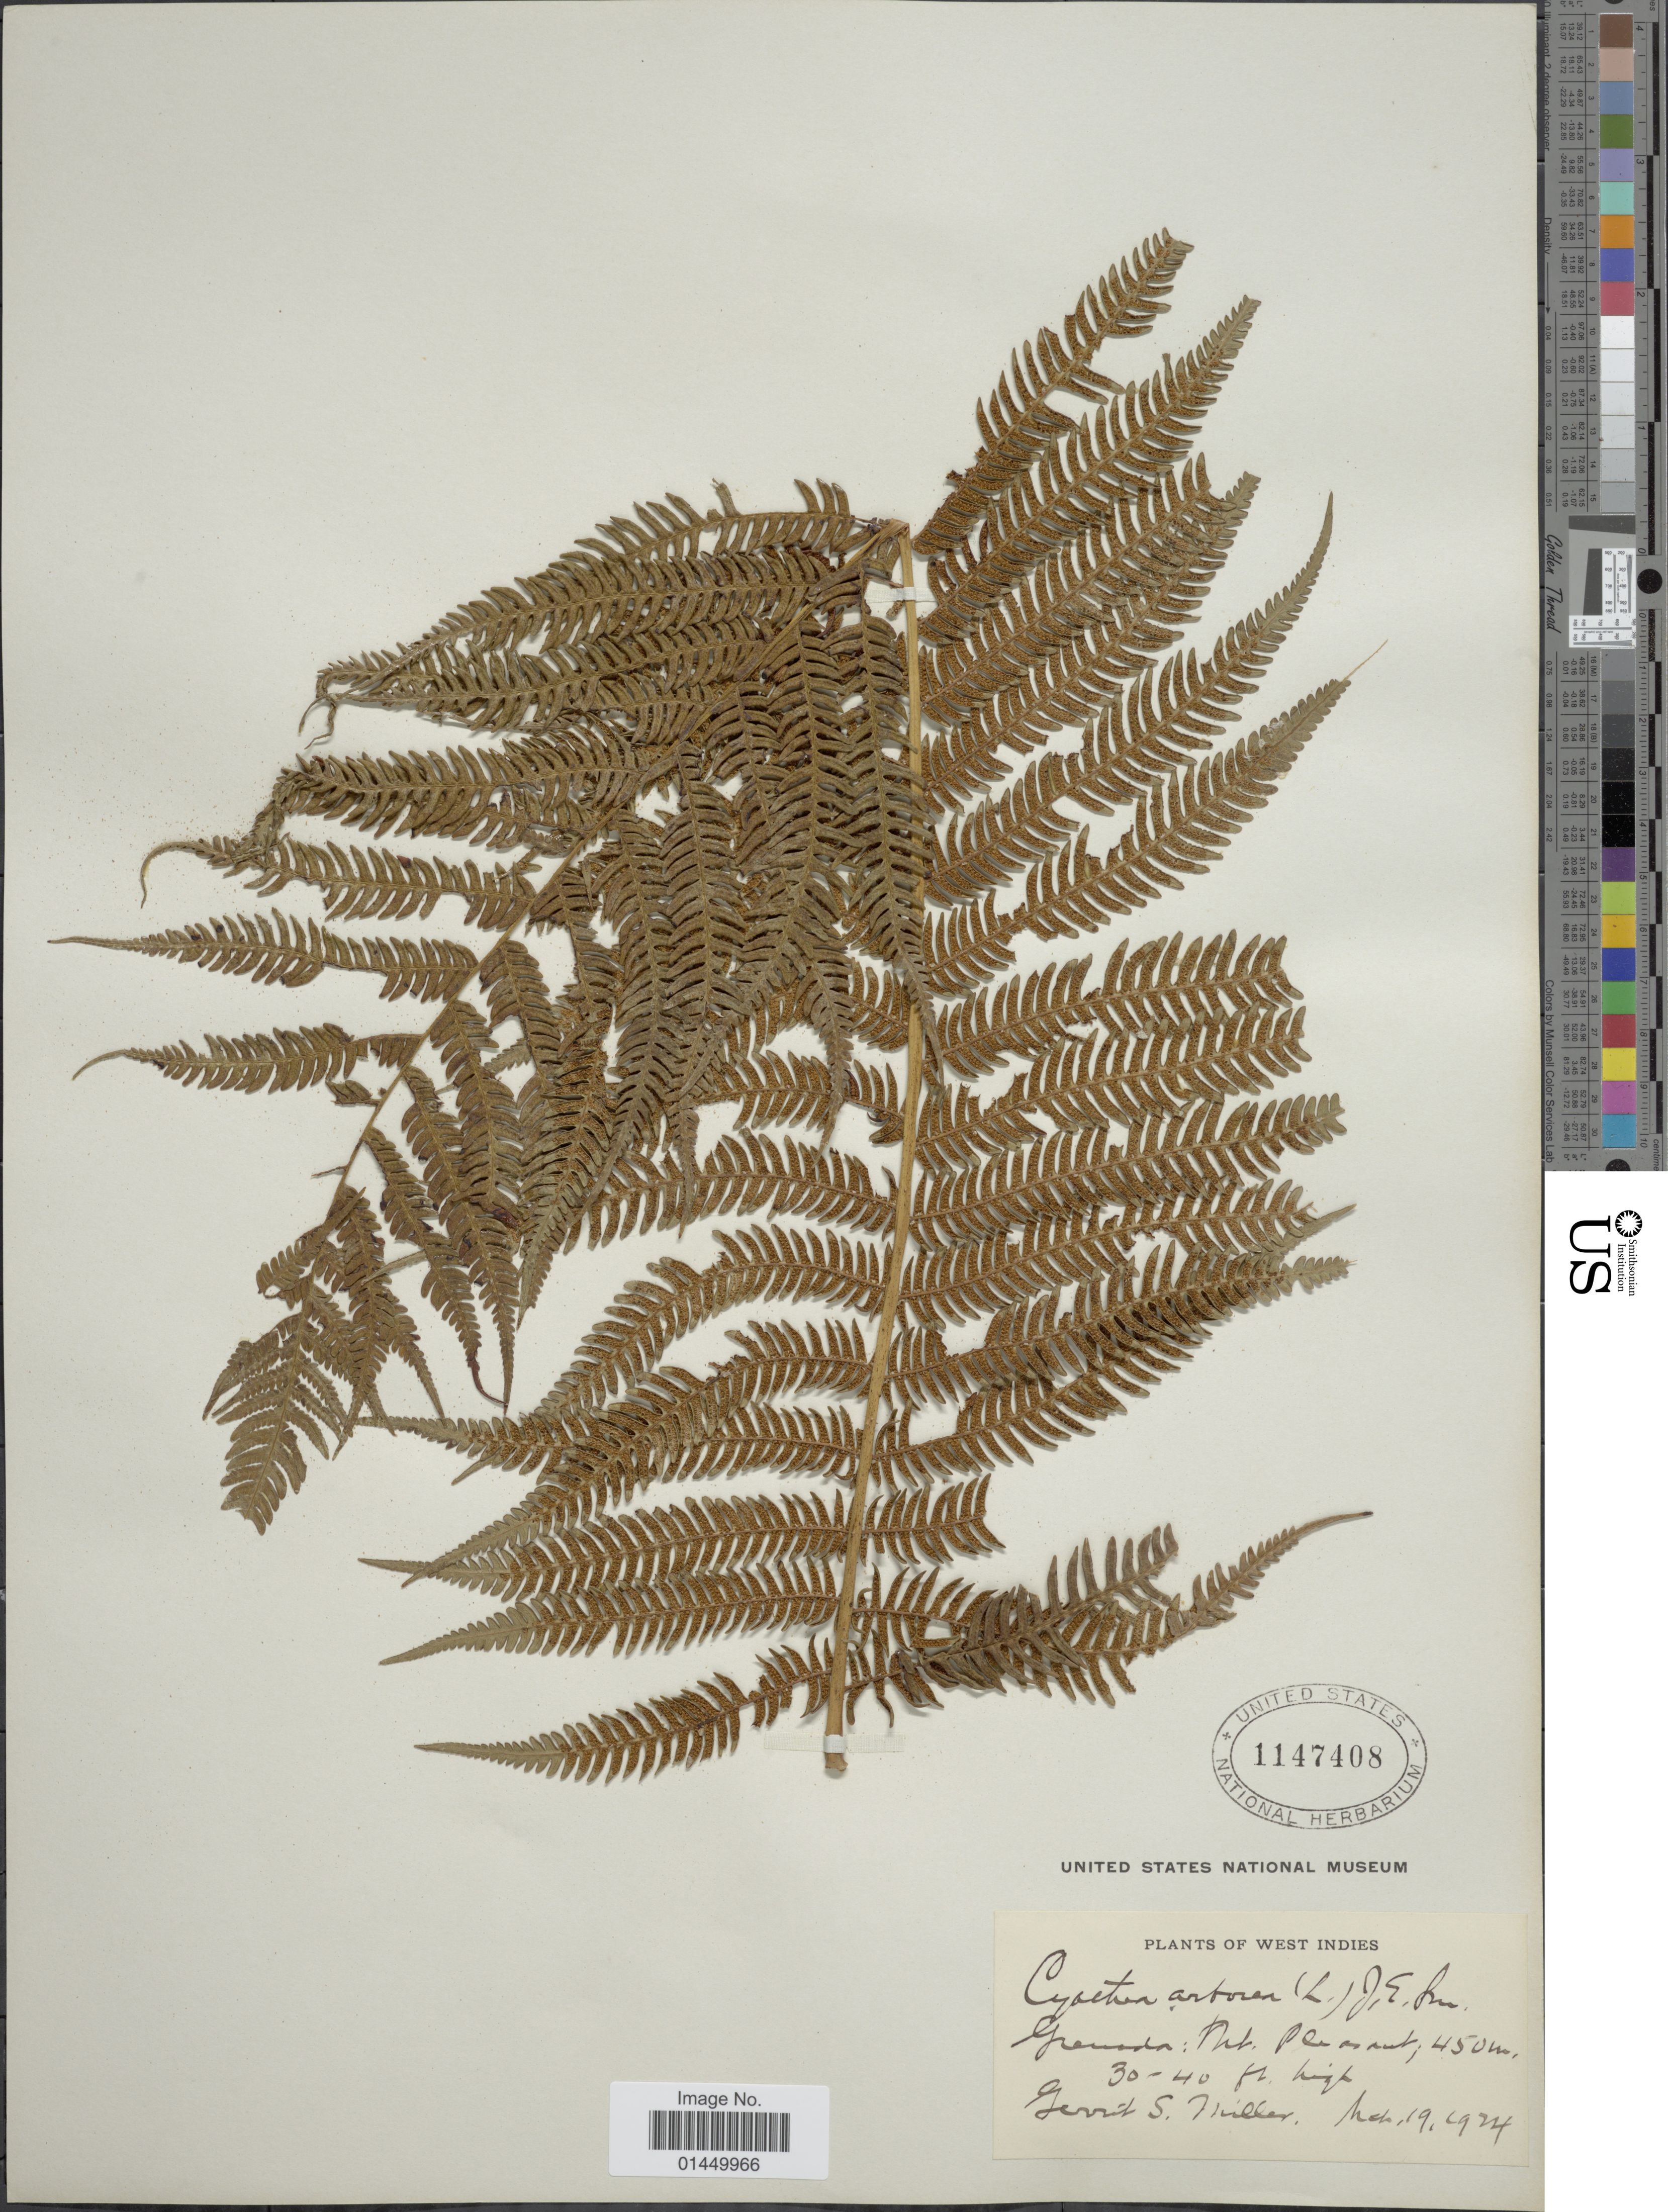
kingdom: Plantae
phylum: Tracheophyta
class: Polypodiopsida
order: Cyatheales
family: Cyatheaceae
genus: Cyathea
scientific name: Cyathea arborea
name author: (L.) Sm.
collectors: G. S. Miller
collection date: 1924-03-19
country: Grenada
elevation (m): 450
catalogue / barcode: US 1147408